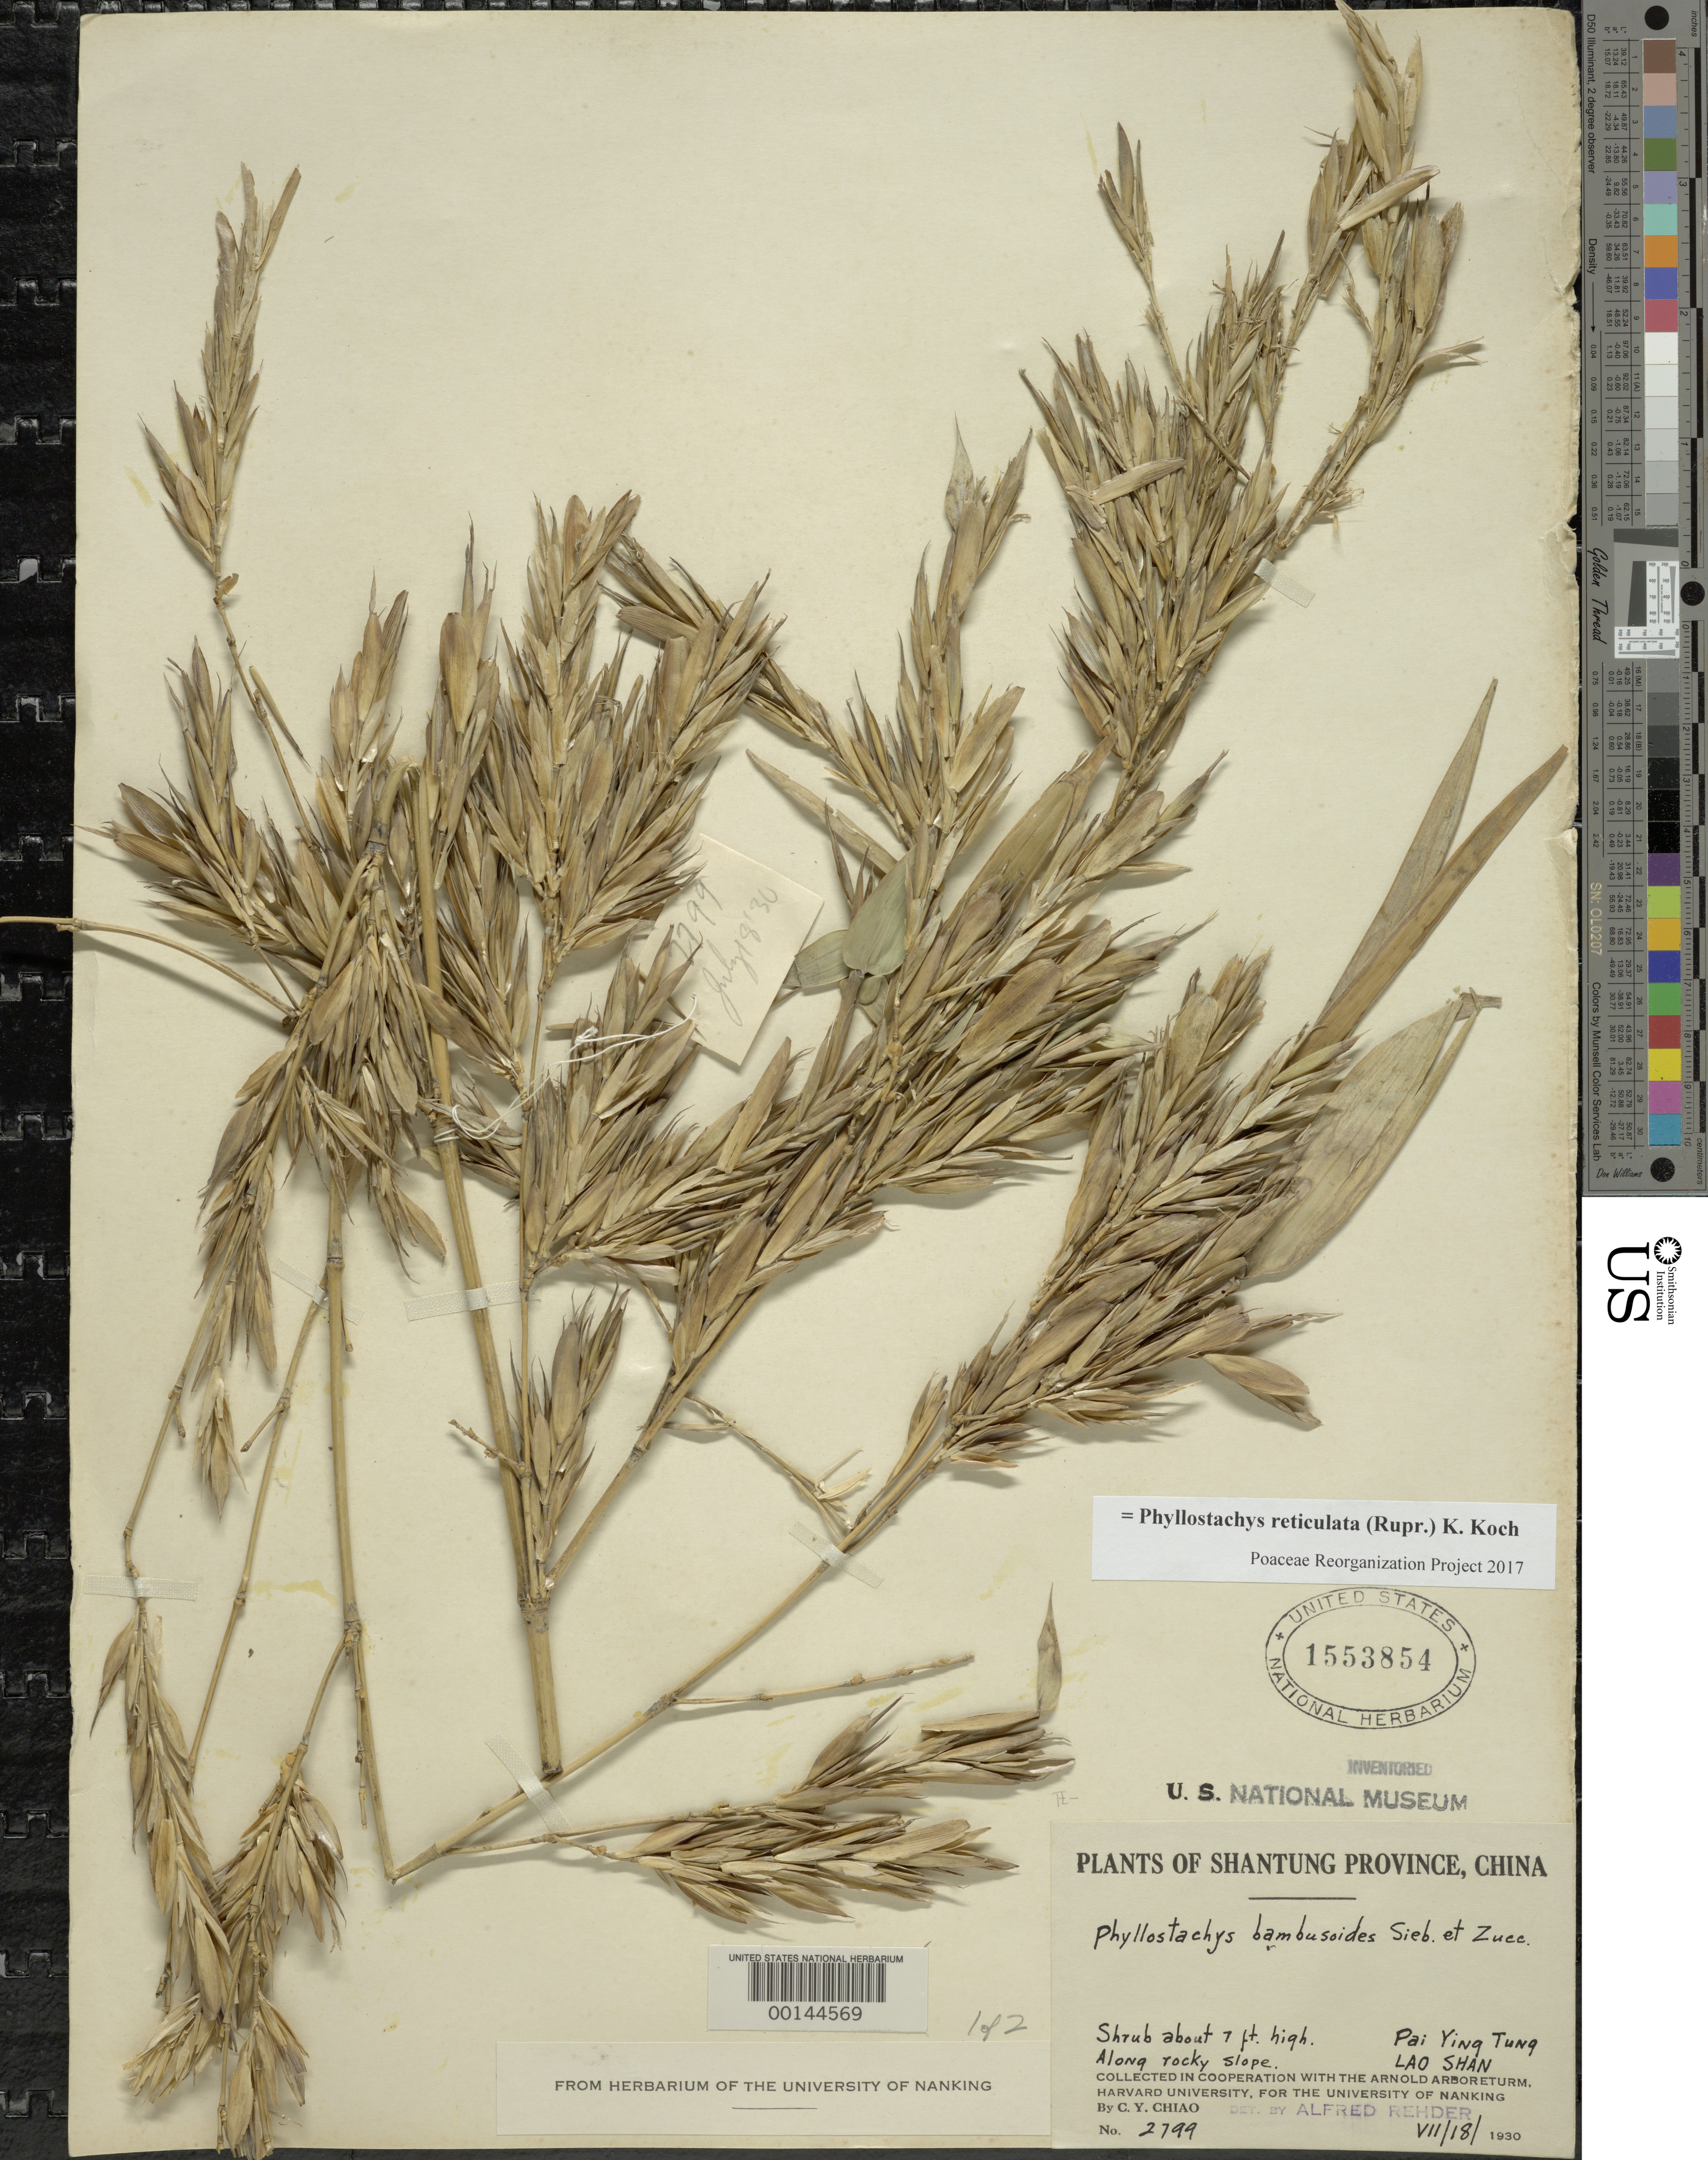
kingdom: Plantae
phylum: Tracheophyta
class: Liliopsida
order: Poales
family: Poaceae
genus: Phyllostachys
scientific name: Phyllostachys reticulata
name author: (Rupr.) K. Koch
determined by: Poaceae Reorganization Project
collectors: C. Y. Chiao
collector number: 2799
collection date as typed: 18 Jul 1930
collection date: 1930-07-18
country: China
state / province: Shandong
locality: Lao shan, pai ying tung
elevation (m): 600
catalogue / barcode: US 1553854